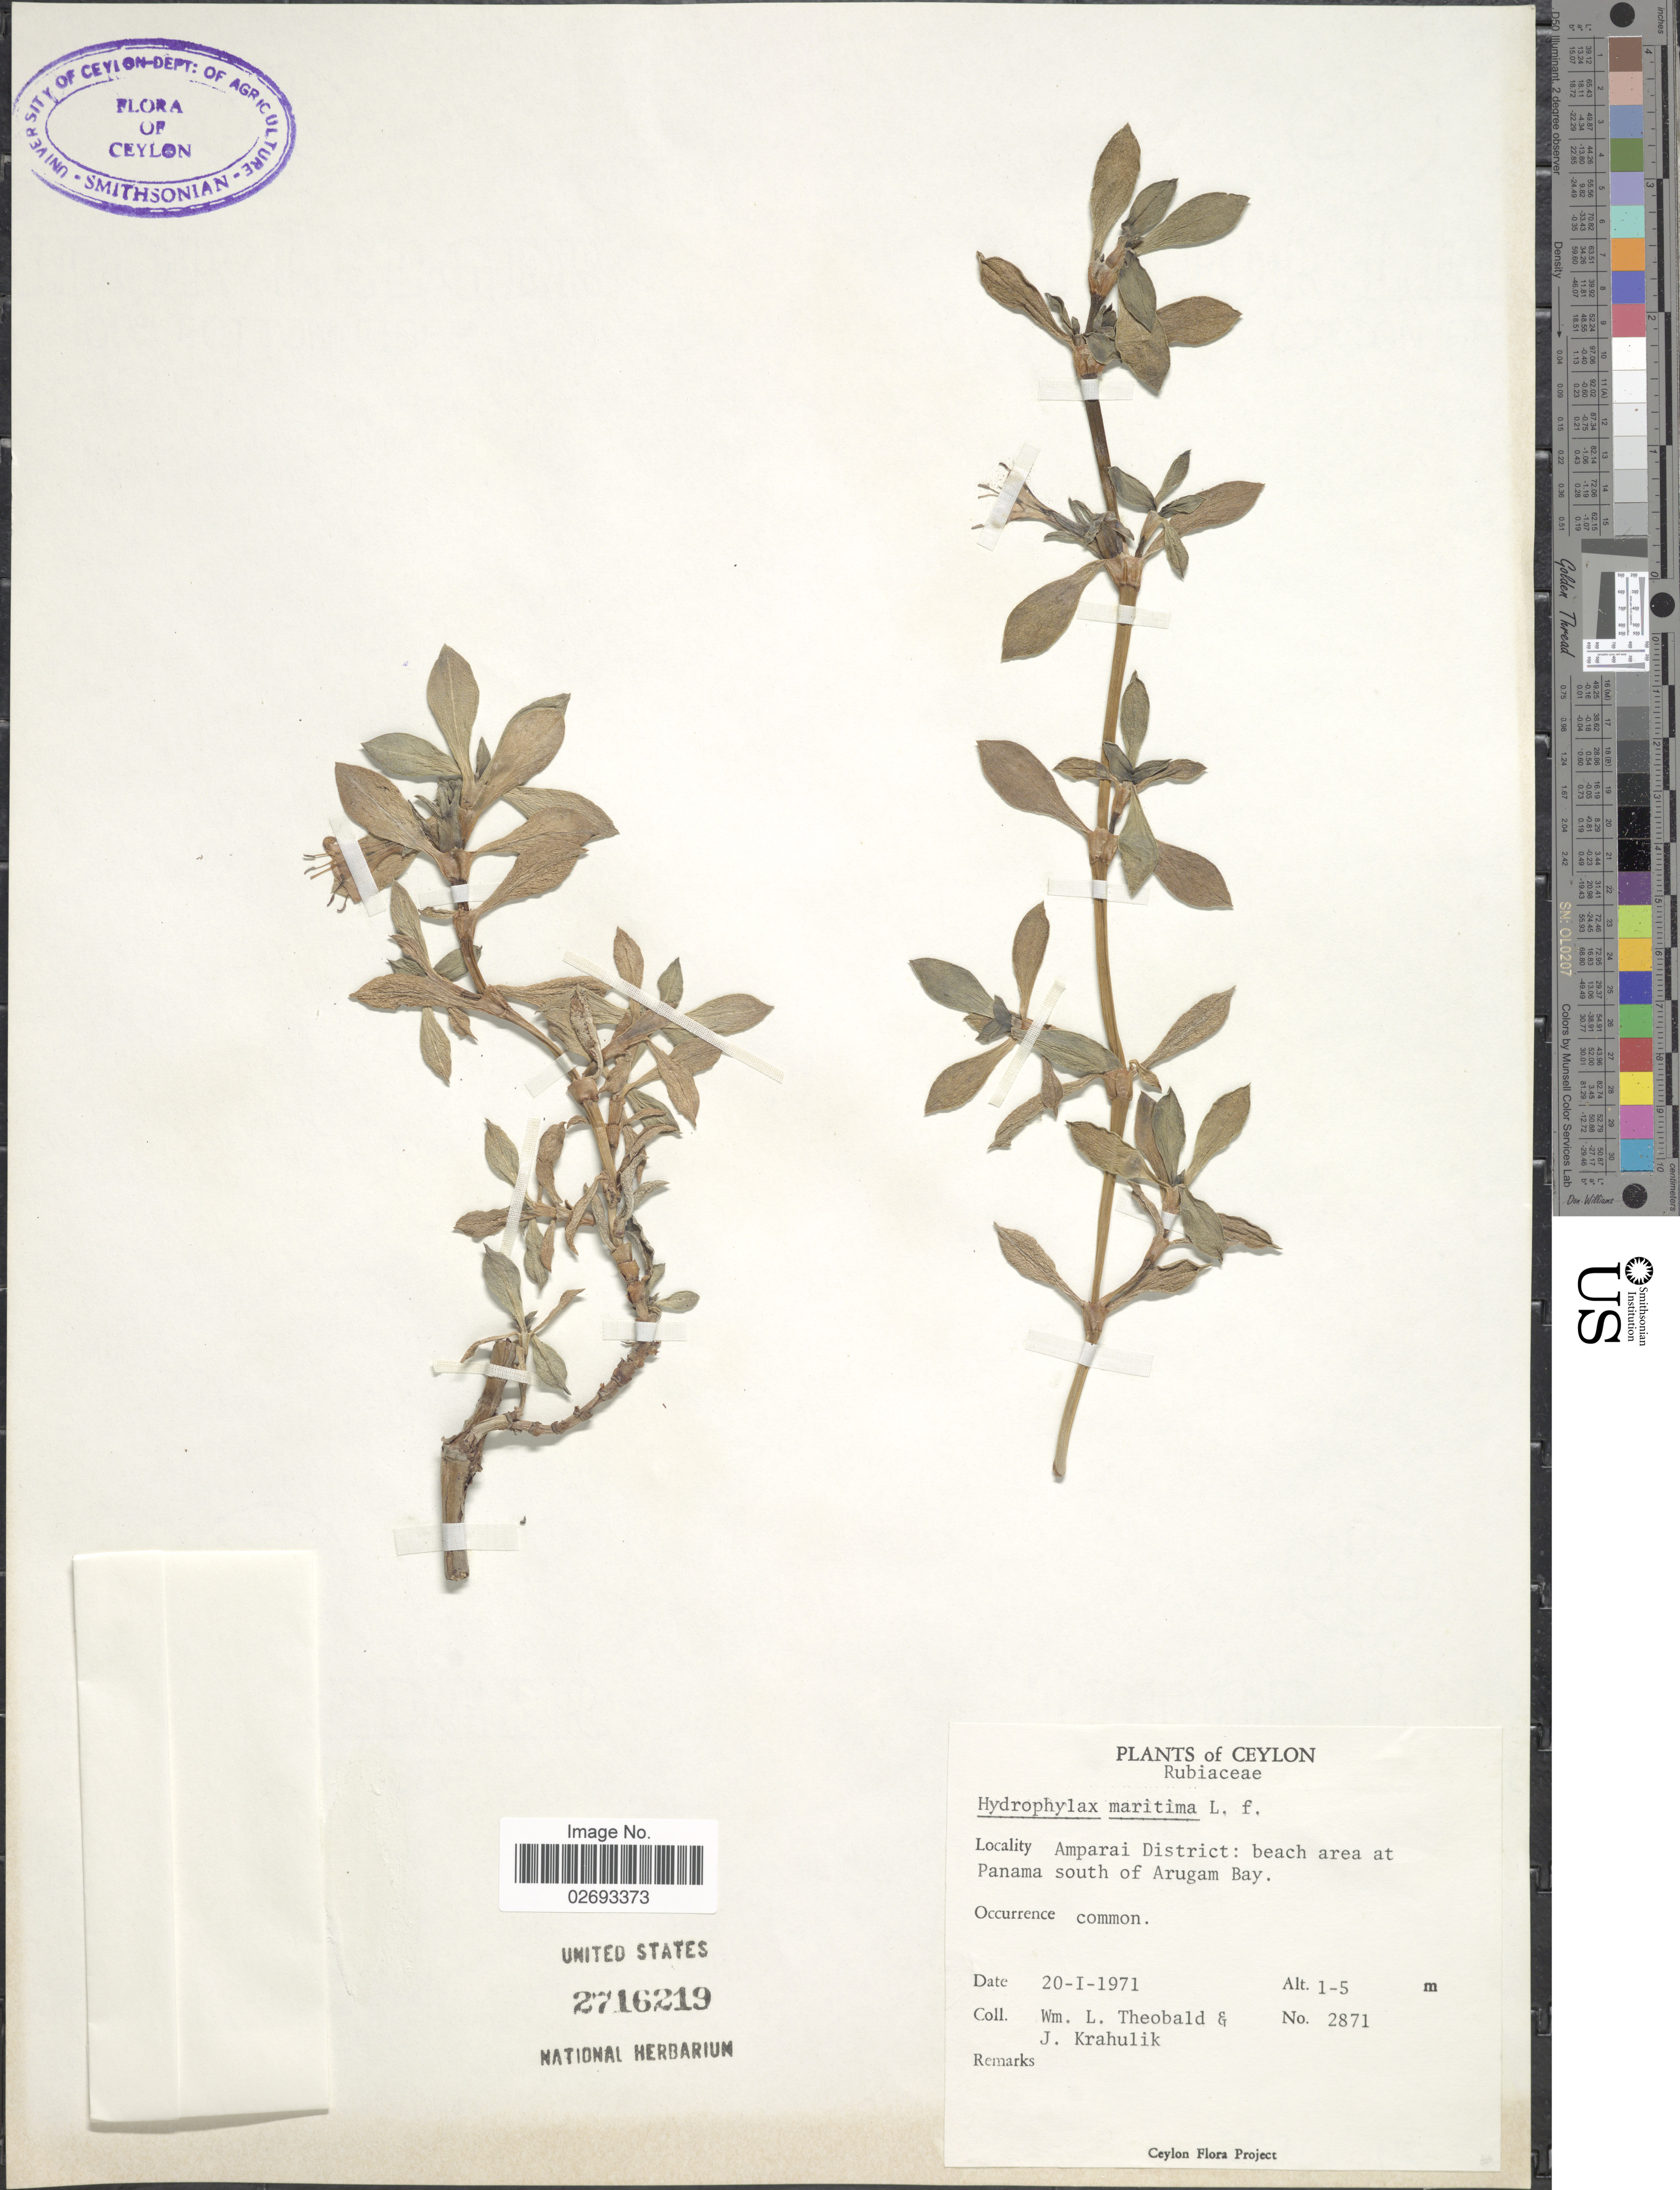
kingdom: Plantae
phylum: Tracheophyta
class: Magnoliopsida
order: Gentianales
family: Rubiaceae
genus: Hydrophylax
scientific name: Hydrophylax maritima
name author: L. f.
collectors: W. L. Theobald & J. Krahulik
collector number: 2871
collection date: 1971-01-20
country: Sri Lanka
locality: Ceylon. Amparai District; beach area at Panama south of Arugam Bay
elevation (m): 1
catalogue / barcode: US 2716219